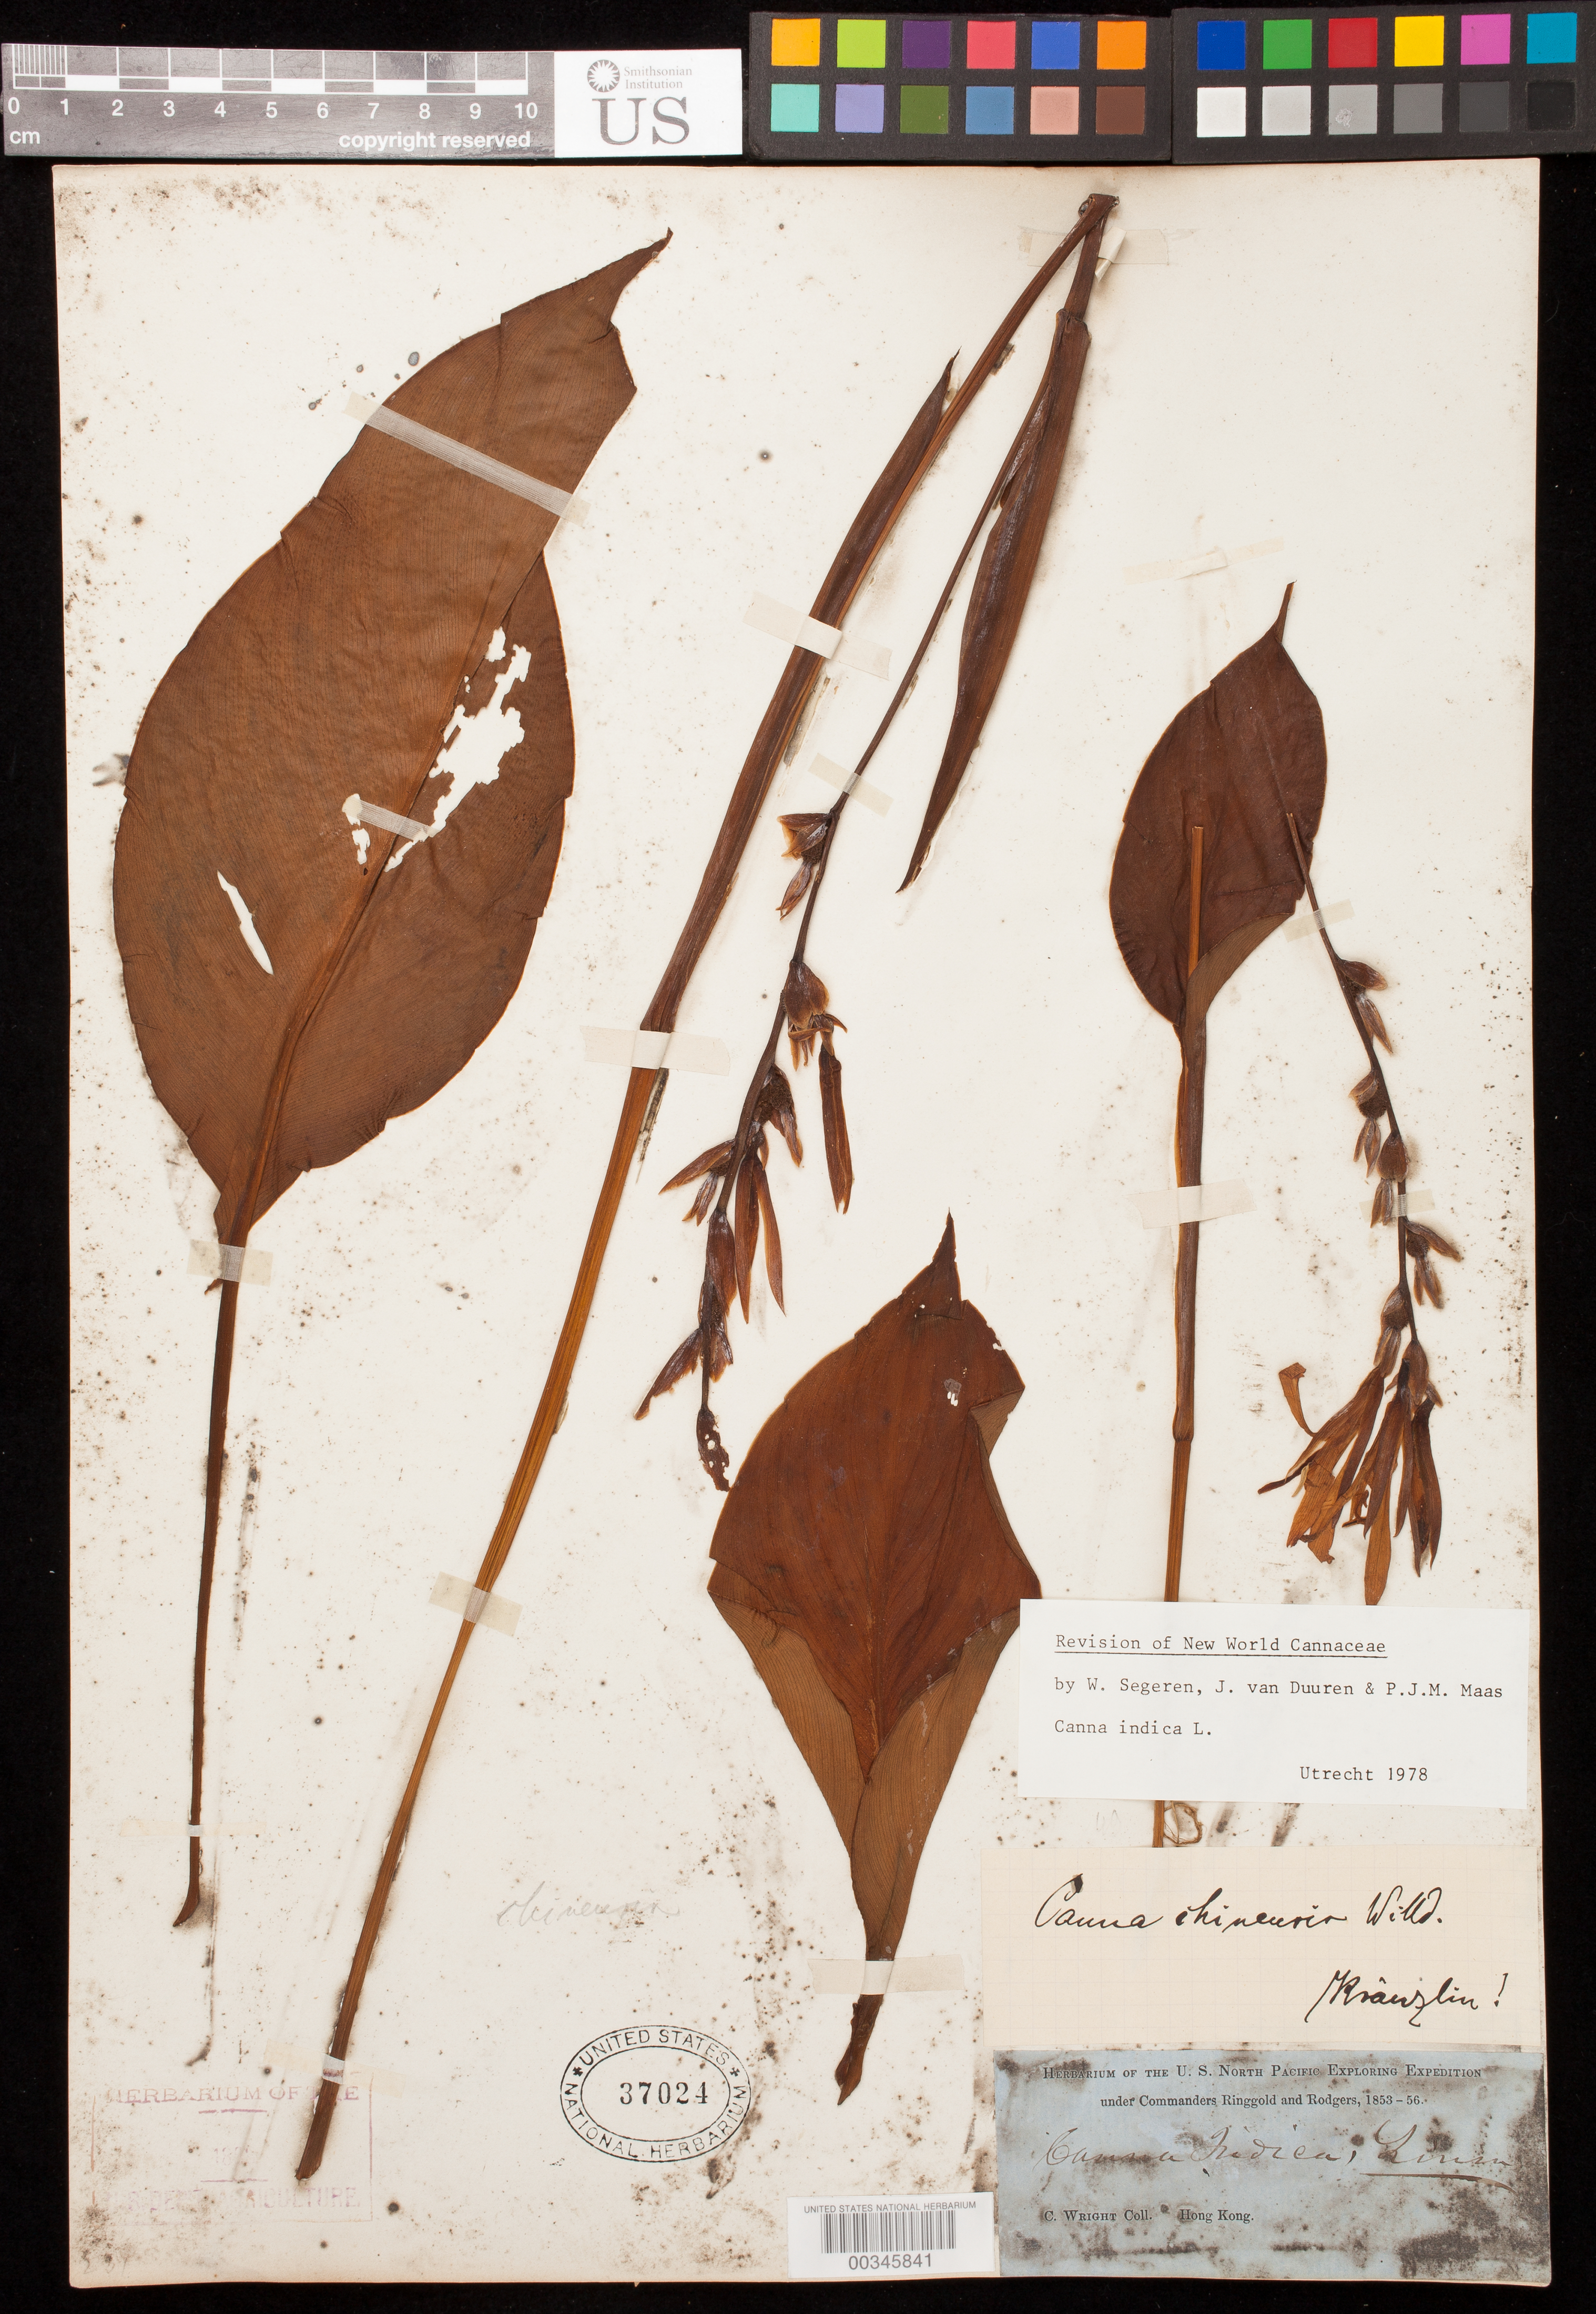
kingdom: Plantae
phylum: Tracheophyta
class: Liliopsida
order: Zingiberales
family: Cannaceae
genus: Canna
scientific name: Canna indica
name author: L.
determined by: Segeren, W.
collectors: C. Wright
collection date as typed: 1853 to -- -- 1856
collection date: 1853/1856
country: China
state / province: Hong Kong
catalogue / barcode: US 37024